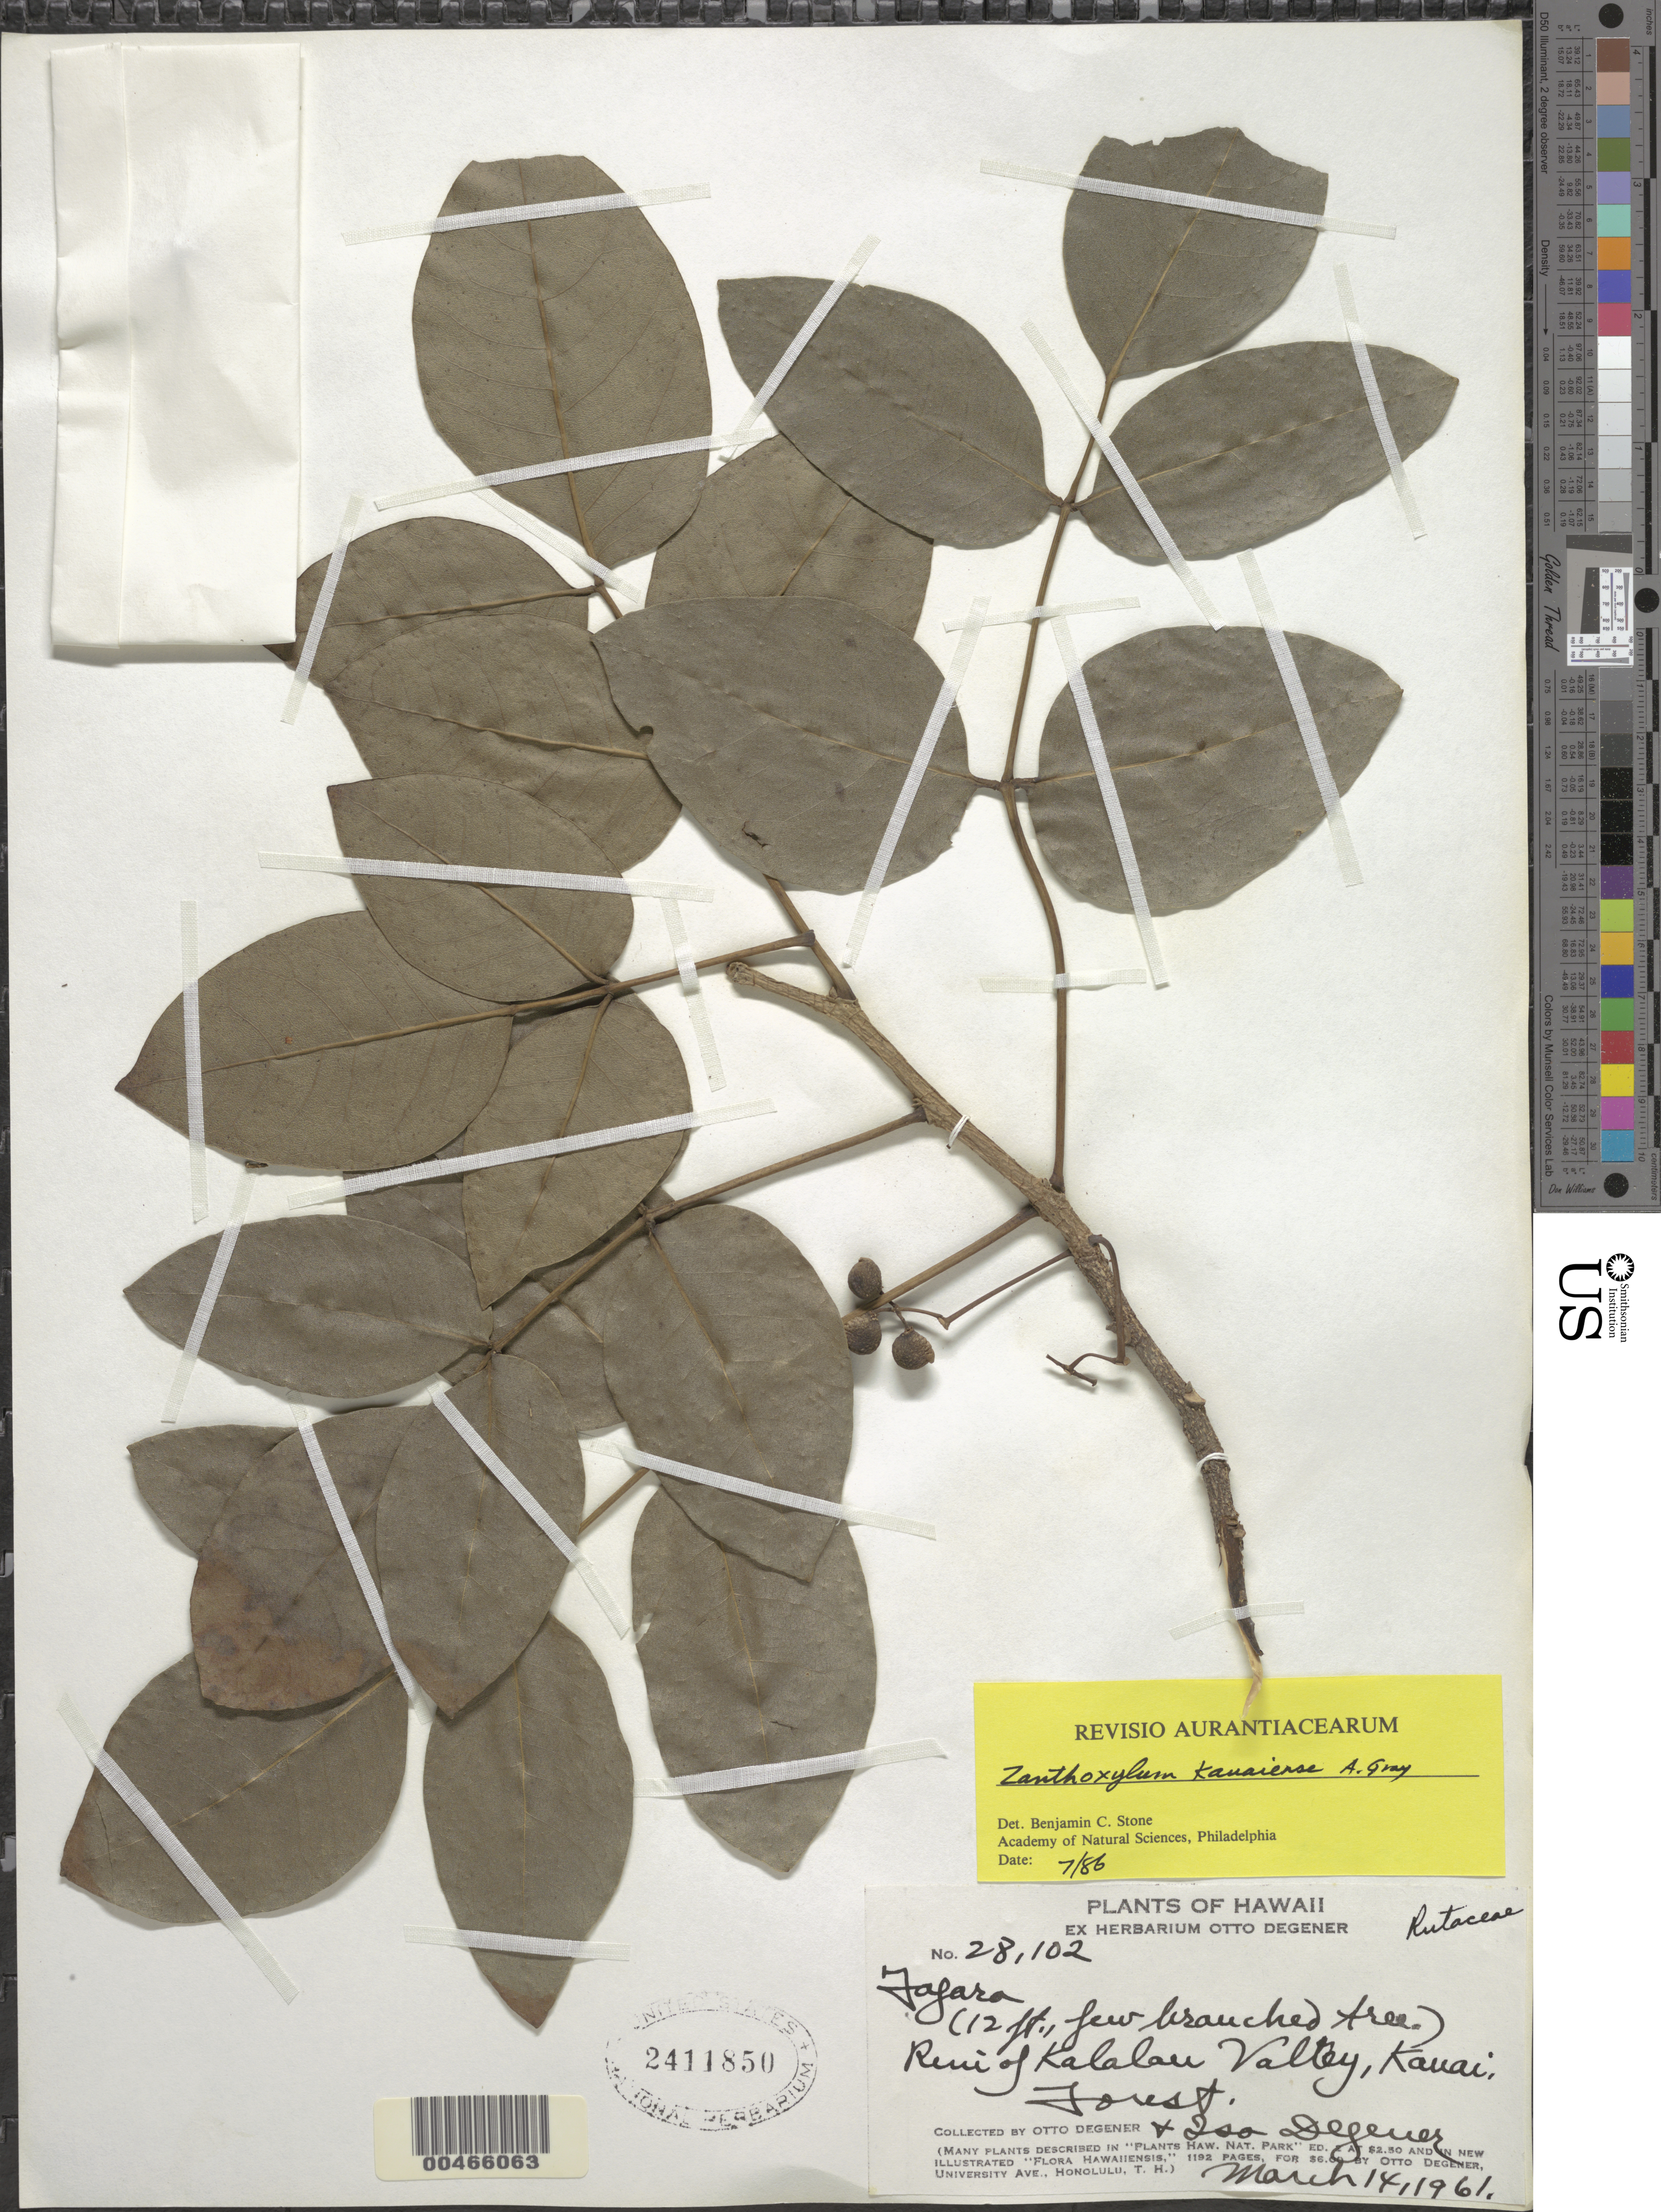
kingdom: Plantae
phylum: Tracheophyta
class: Magnoliopsida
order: Sapindales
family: Rutaceae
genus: Zanthoxylum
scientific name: Zanthoxylum kauaense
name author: A. Gray in Wilkes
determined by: Stone, Benjamin C.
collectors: O. Degener & I. Degener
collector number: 28102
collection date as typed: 14 Mar 1961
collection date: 1961-03-14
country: United States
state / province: Hawaii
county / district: Kauai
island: Kaua'i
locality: Rim of Kalalau Valley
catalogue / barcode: US 2411850